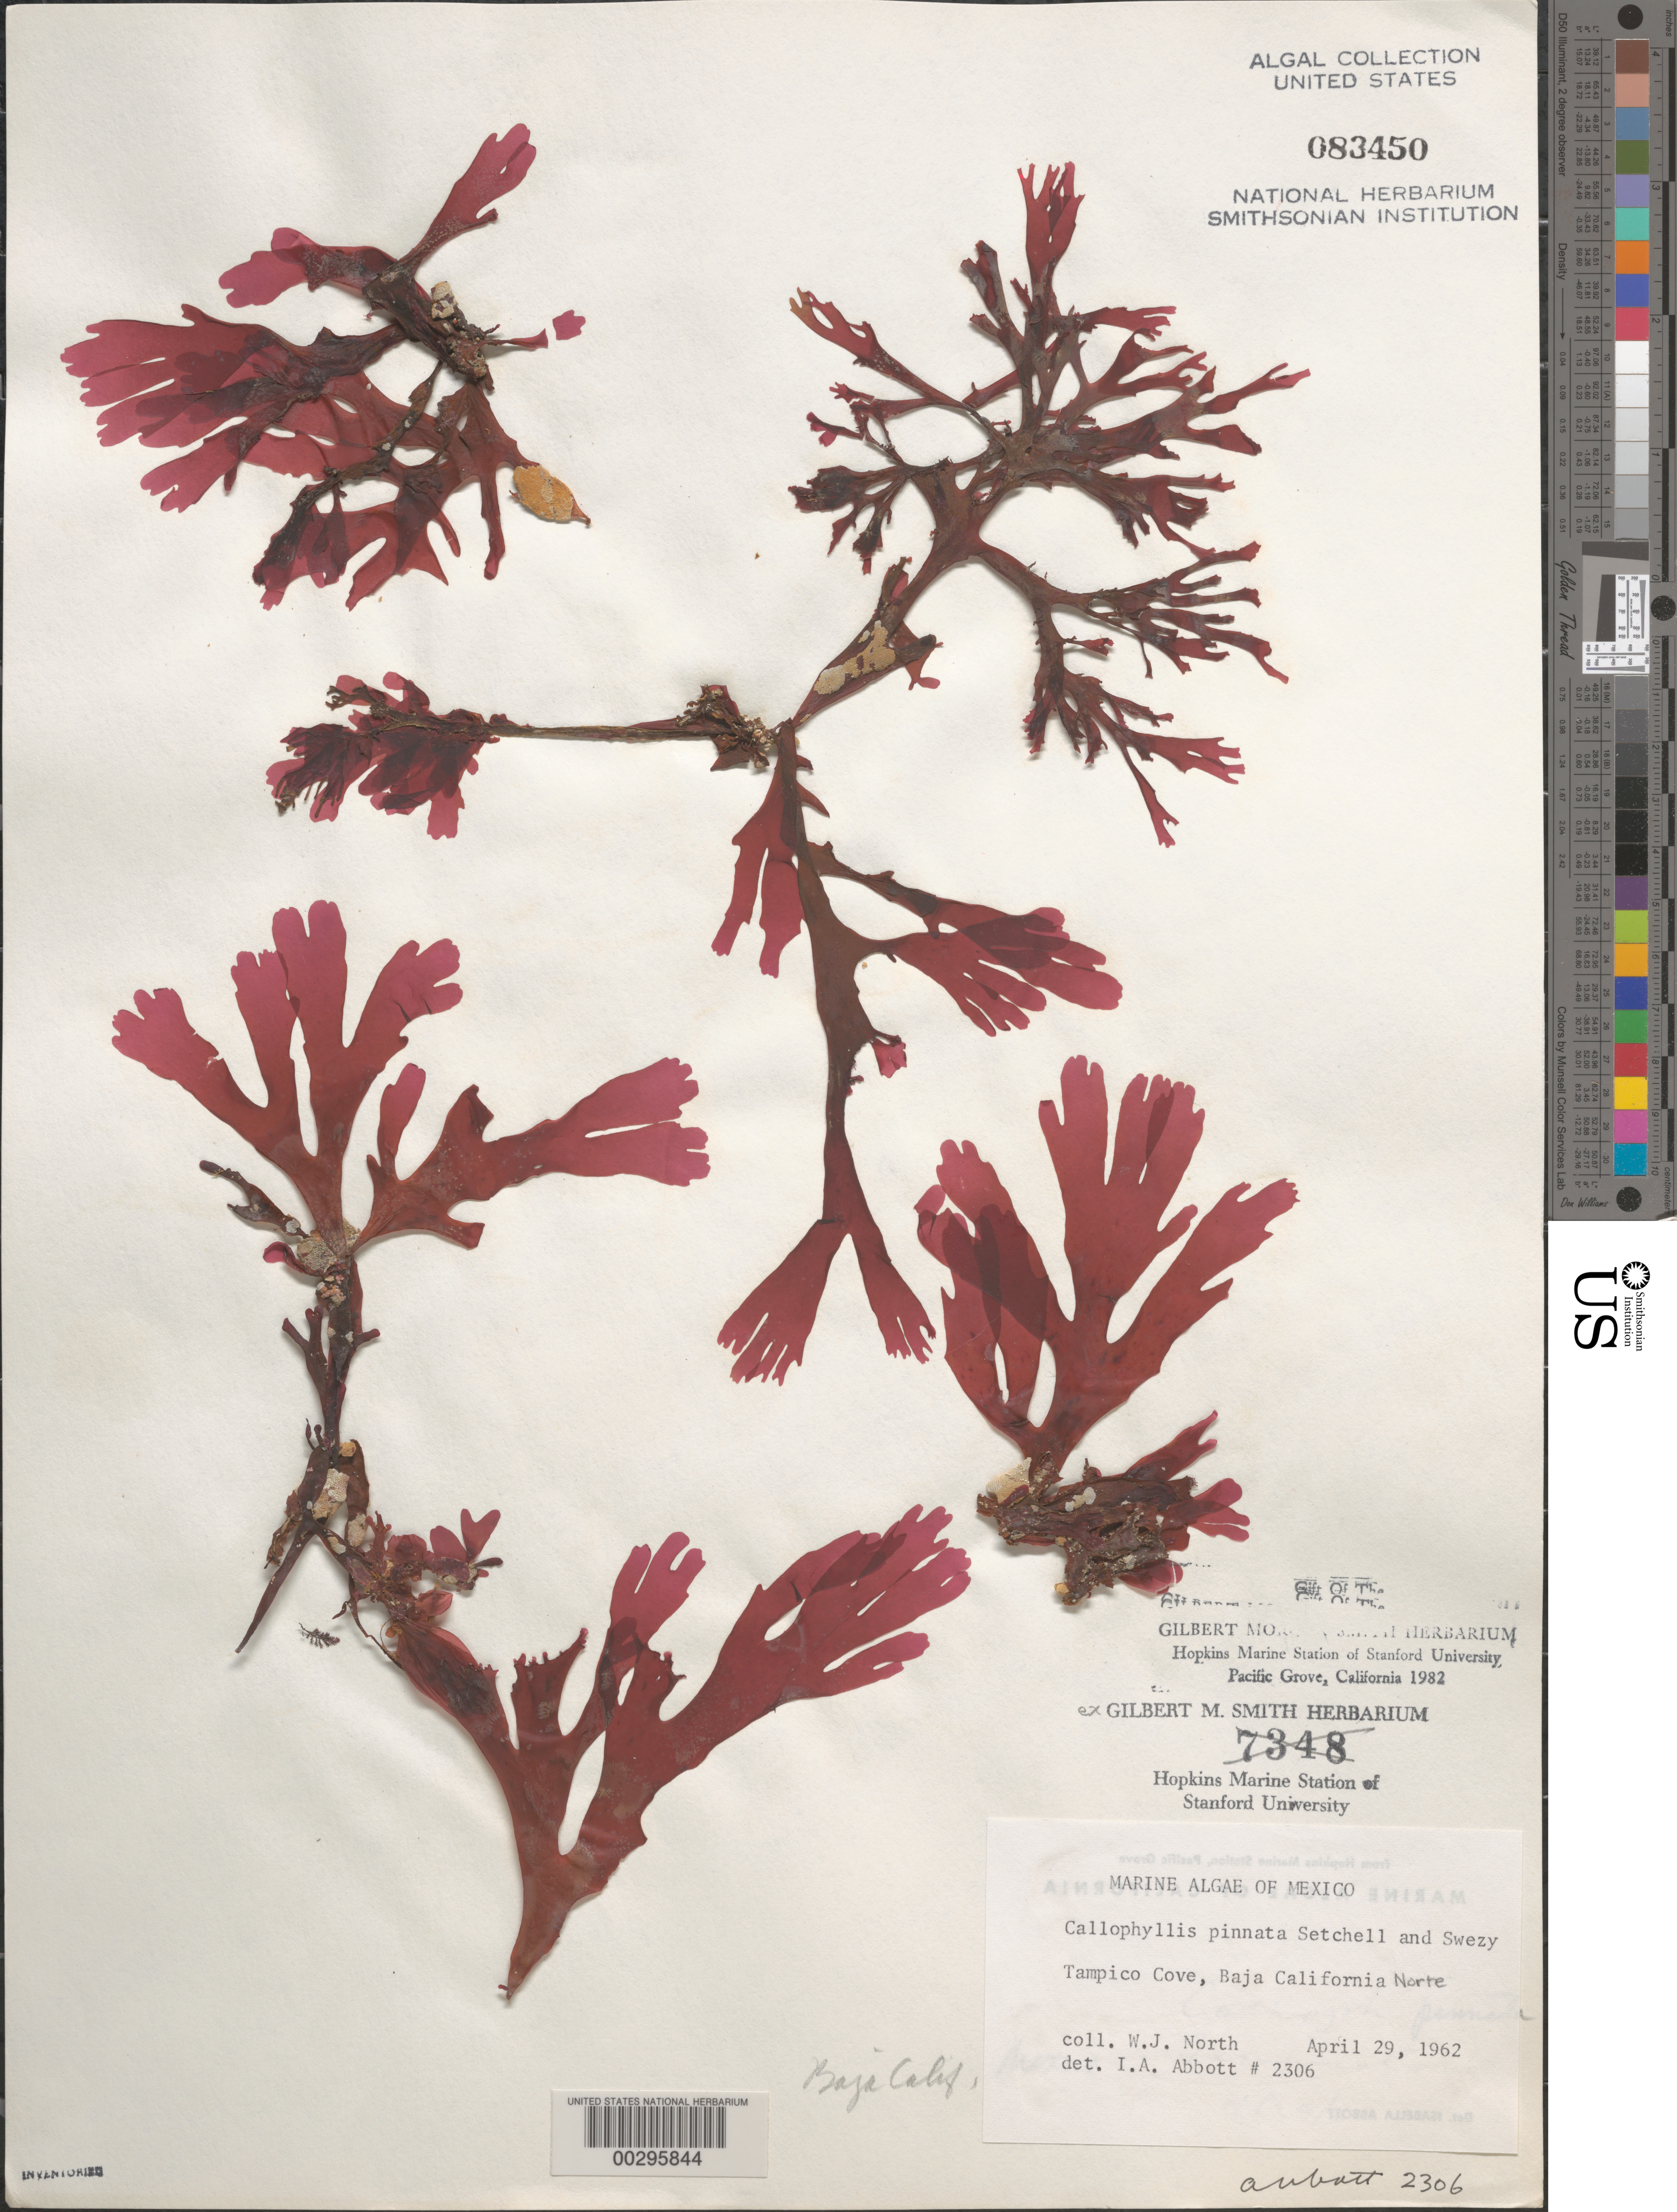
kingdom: Plantae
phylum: Rhodophyta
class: Florideophyceae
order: Gigartinales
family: Kallymeniaceae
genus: Callophyllis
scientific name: Callophyllis pinnata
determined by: Abbott, Isabella A.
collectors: W. North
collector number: IAA 2306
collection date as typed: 29 Apr 1962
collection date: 1962-04-29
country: Mexico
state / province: Baja California Norte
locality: Tampico Cove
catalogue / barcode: US 83450